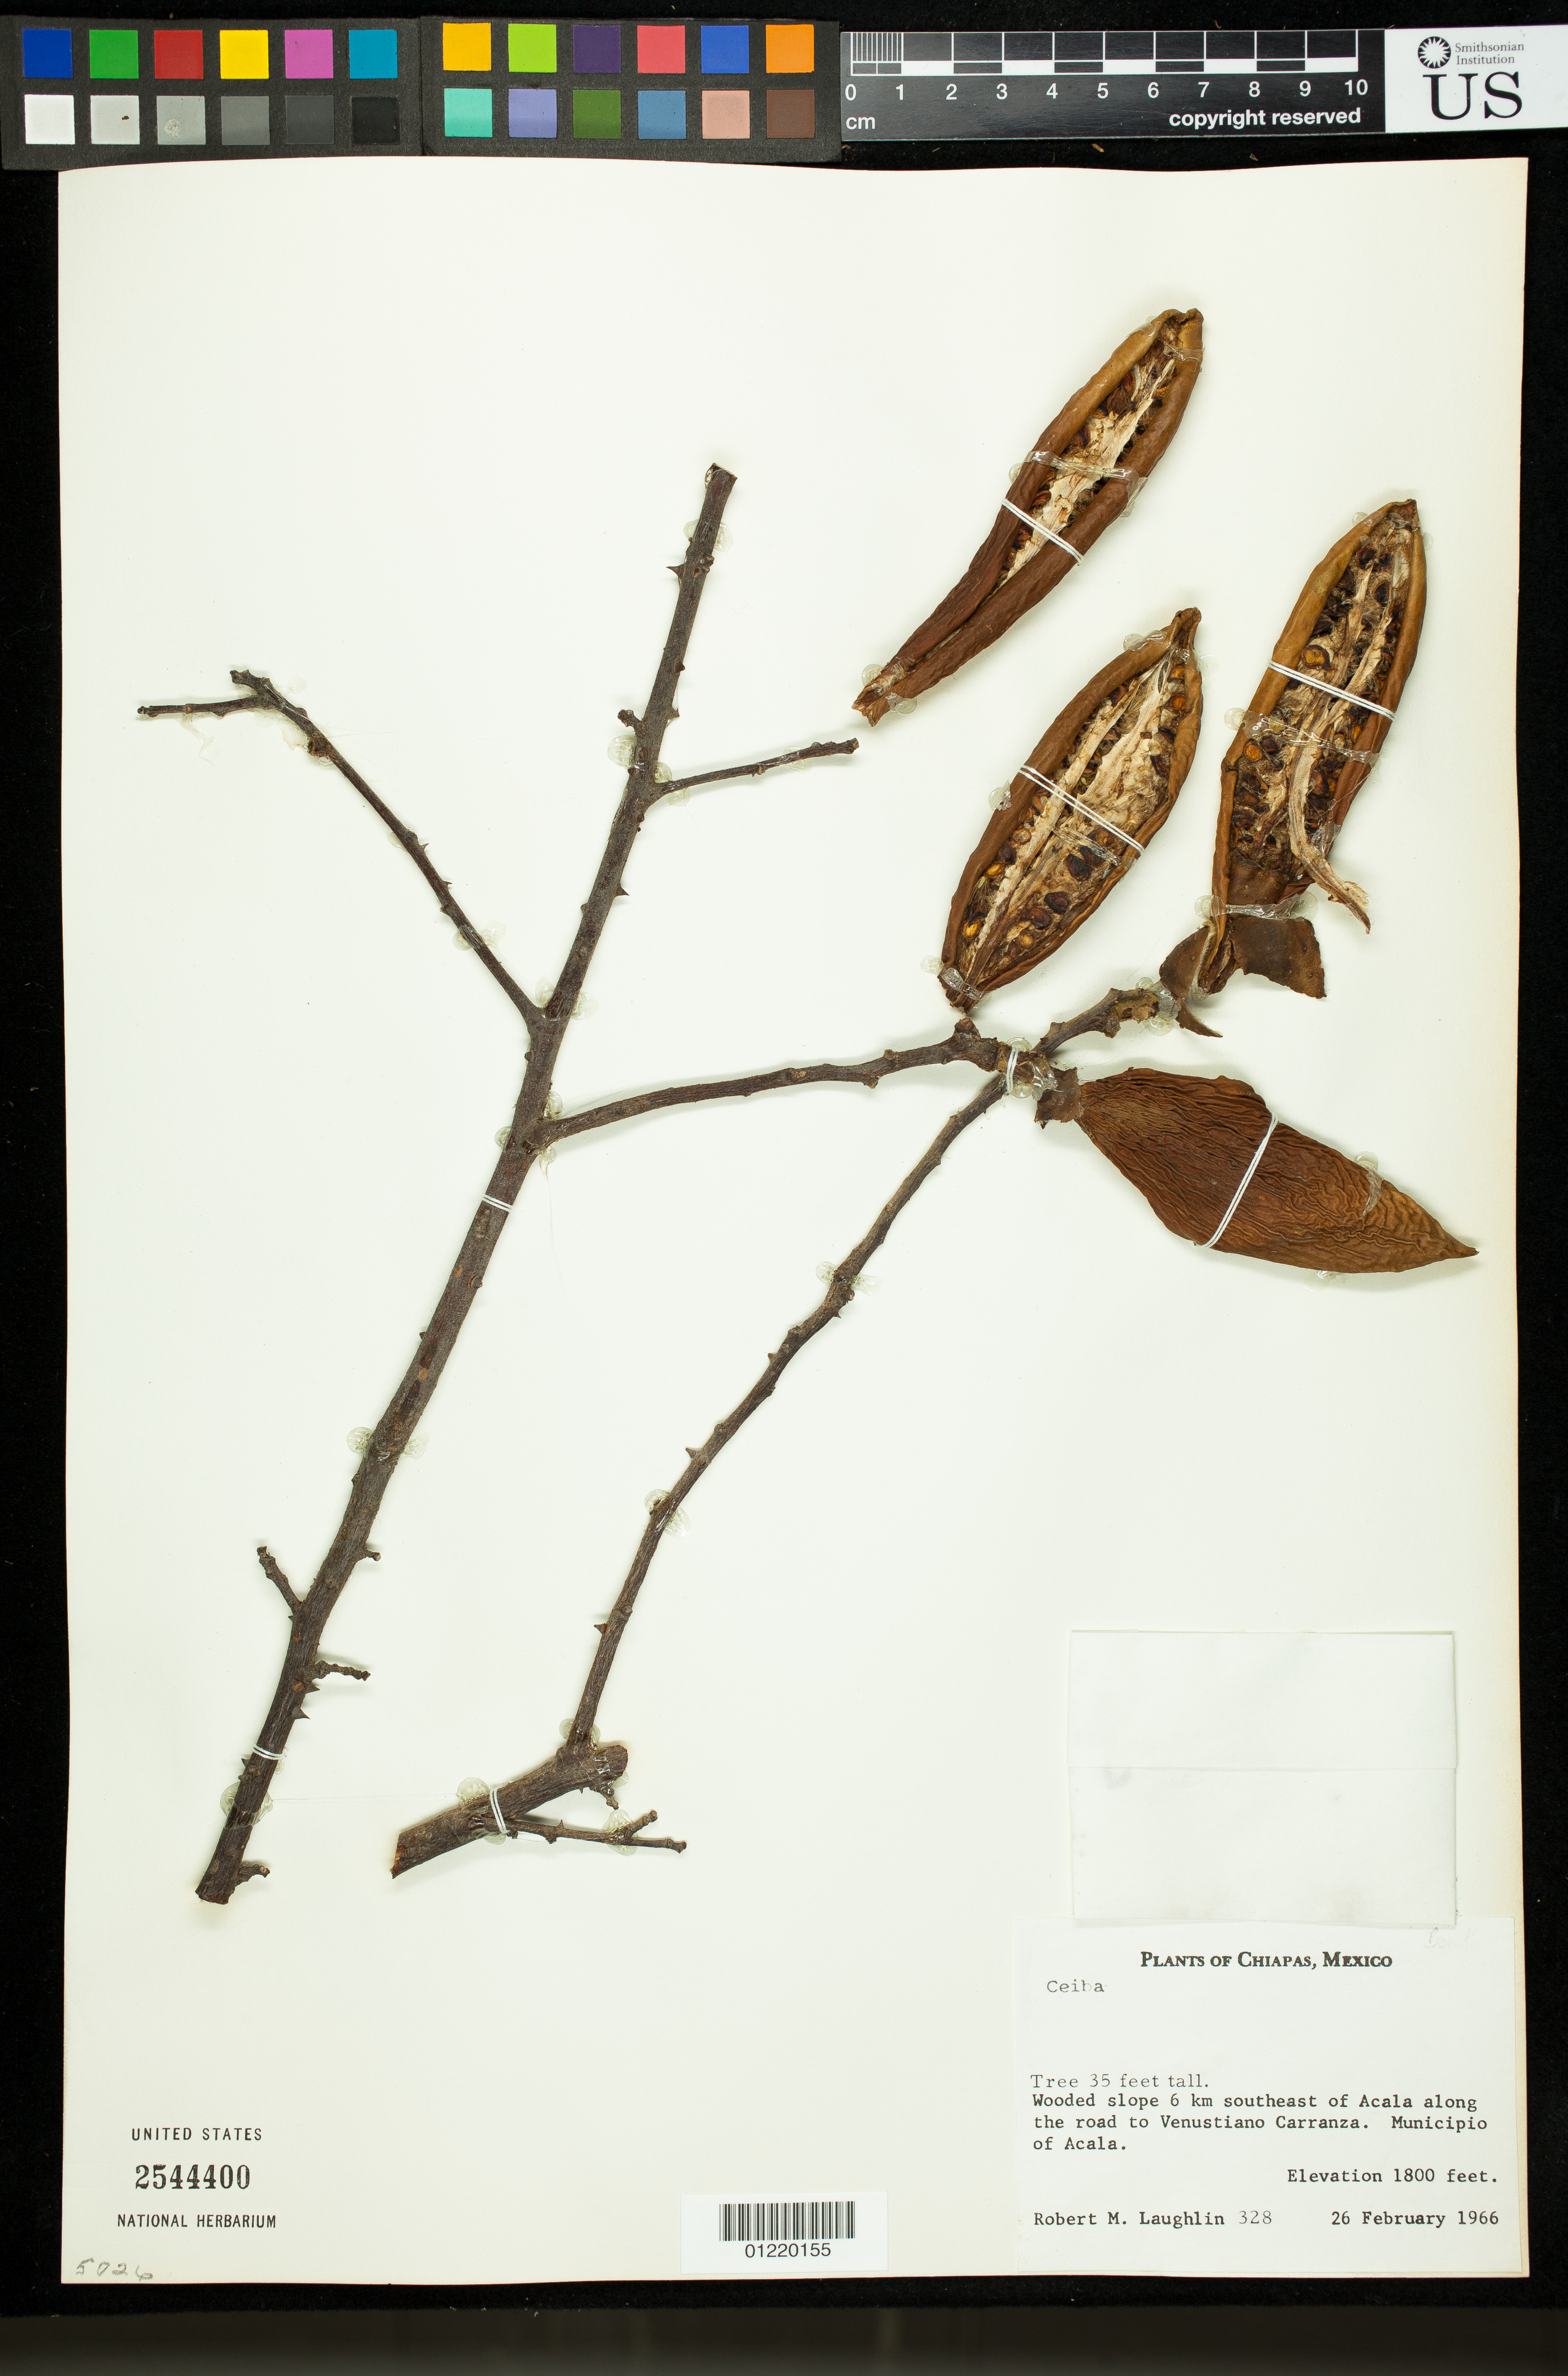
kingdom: Plantae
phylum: Tracheophyta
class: Magnoliopsida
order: Malvales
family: Malvaceae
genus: Ceiba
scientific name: Ceiba sp.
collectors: R. M. Laughlin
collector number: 328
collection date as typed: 2/26/1966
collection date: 1966-02-26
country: Mexico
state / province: Chiapas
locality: Chiapas: 6 km south-east of Acala along the road to Venustiano Carranza. Municipio of Acala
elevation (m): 549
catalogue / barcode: US 2544400